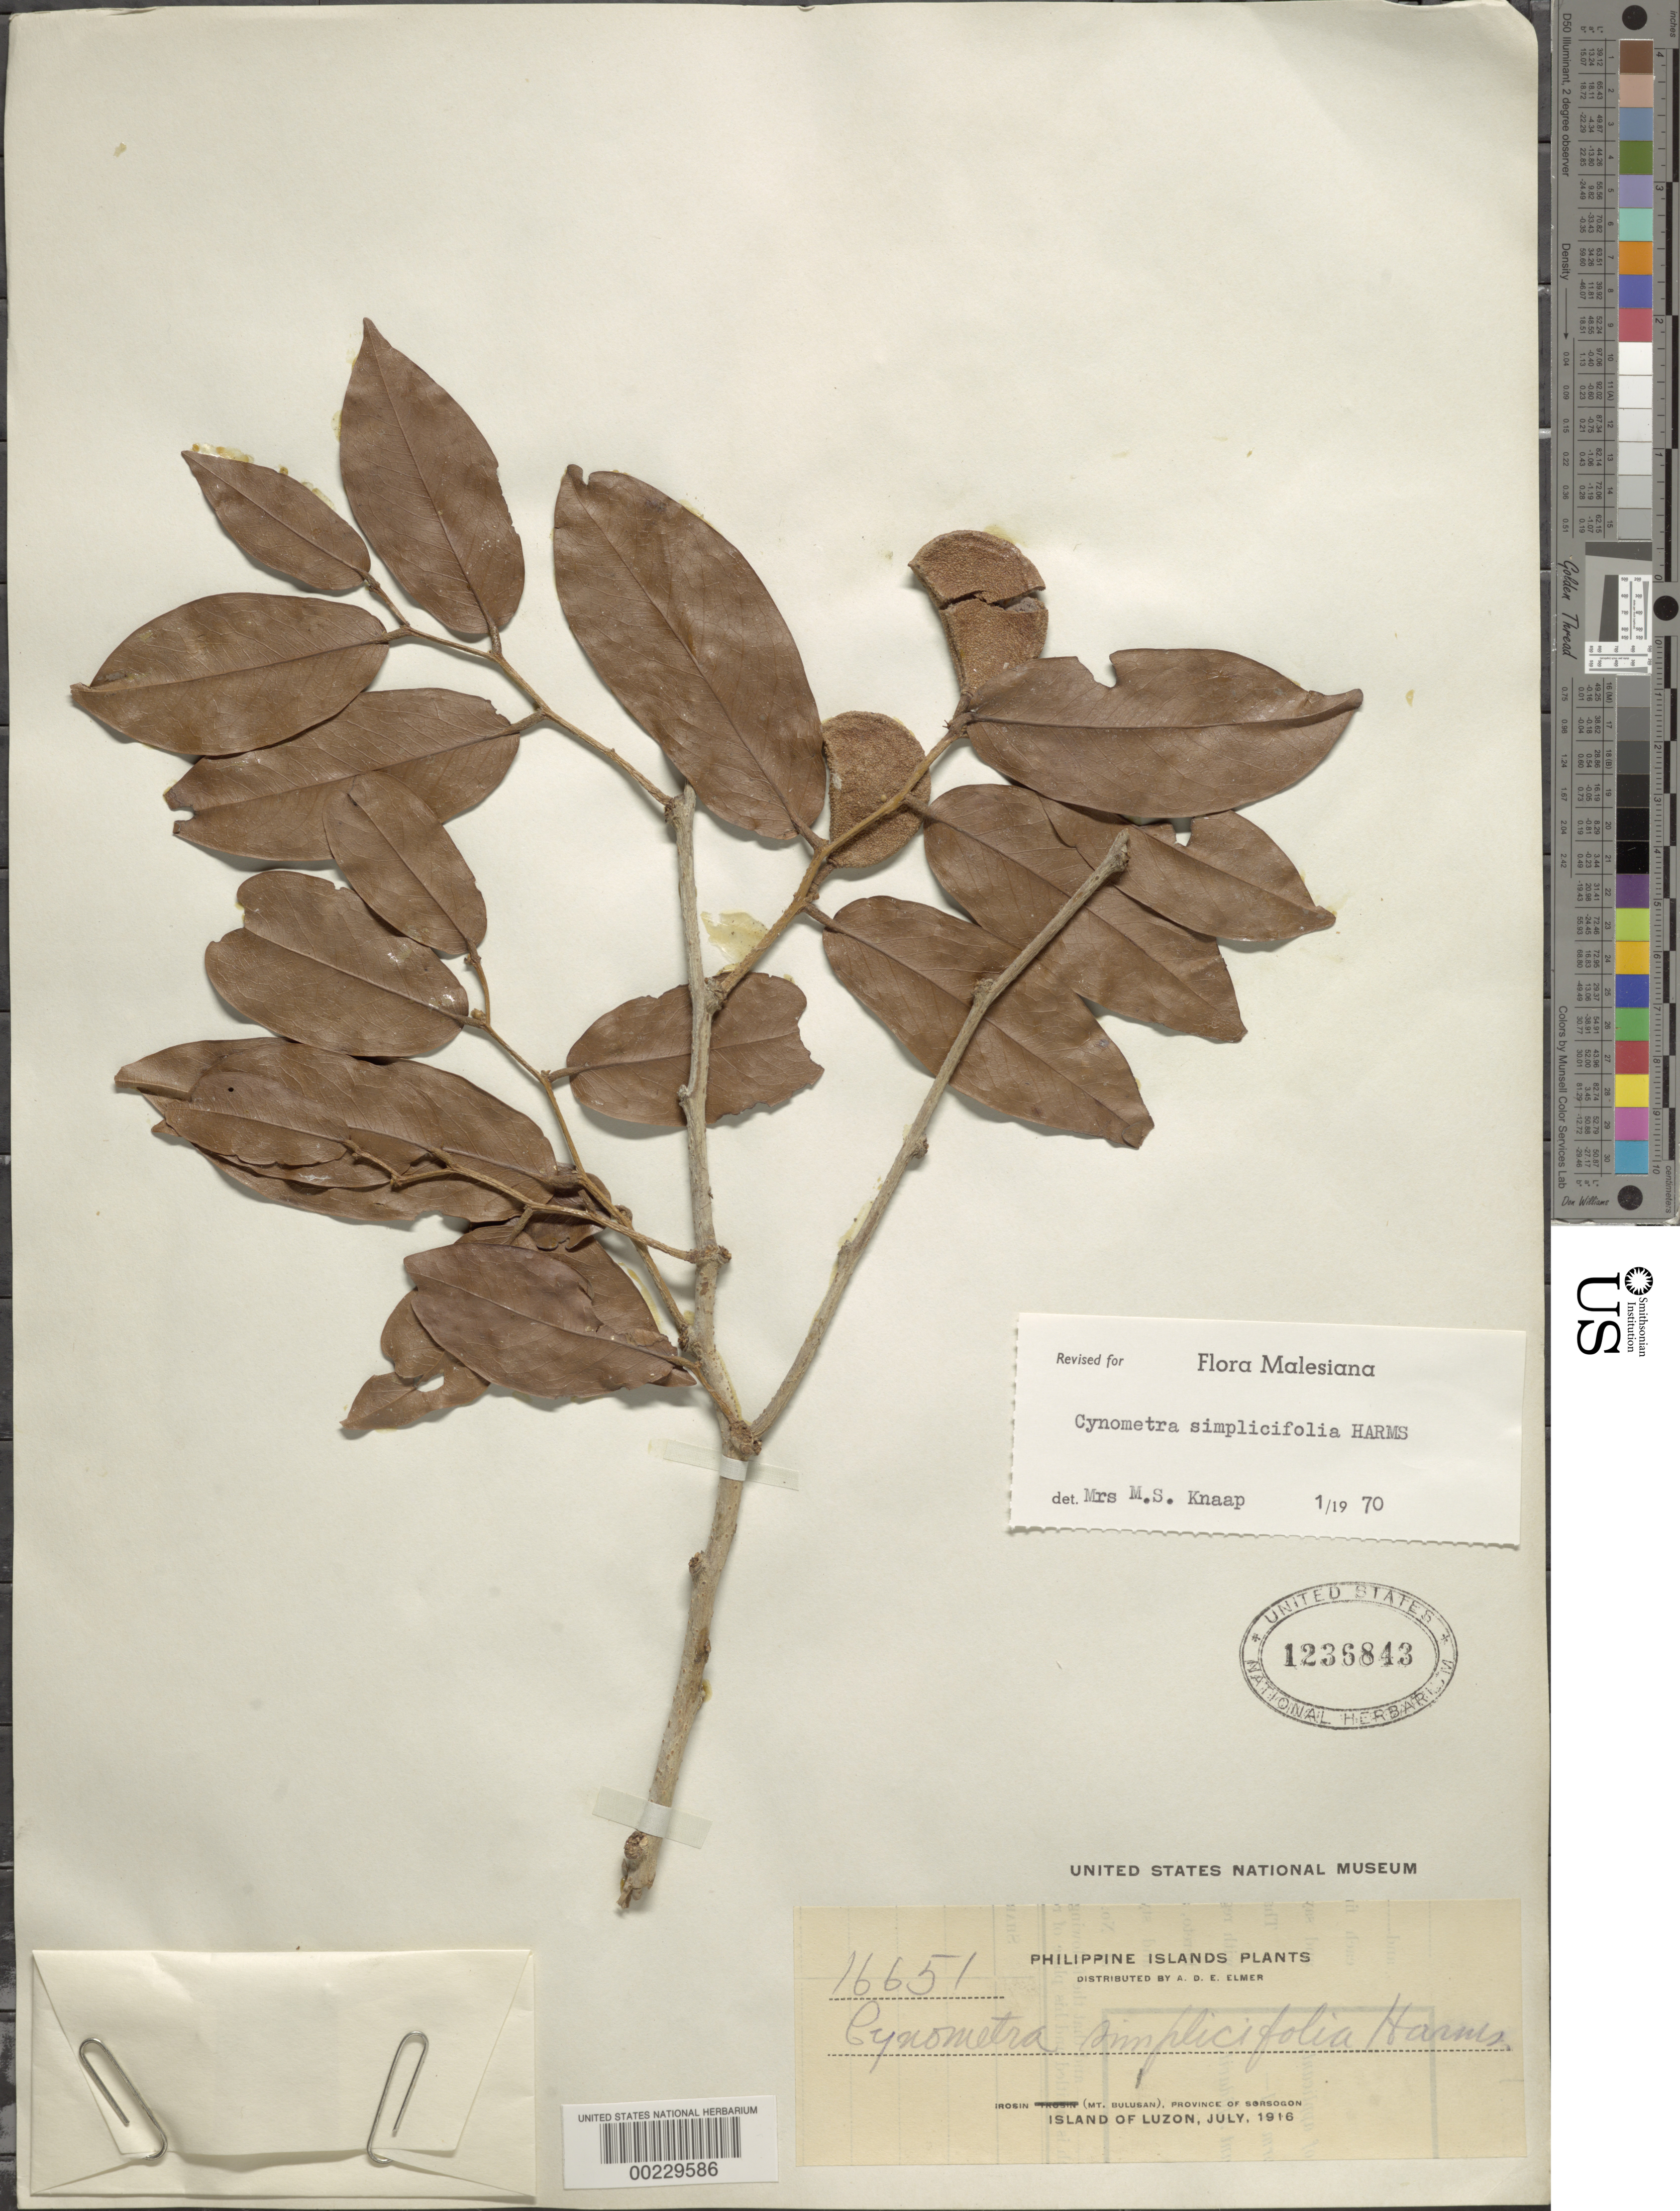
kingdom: Plantae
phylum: Tracheophyta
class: Magnoliopsida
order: Fabales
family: Fabaceae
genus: Cynometra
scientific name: Cynometra simplicifolia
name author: Harms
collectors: A. D. E. Elmer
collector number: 16651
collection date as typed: Jul 1916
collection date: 1916-07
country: Philippines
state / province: Bicol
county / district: Sorsogon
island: Luzon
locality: Irosin (Mt. Bulusan)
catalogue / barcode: US 1236843